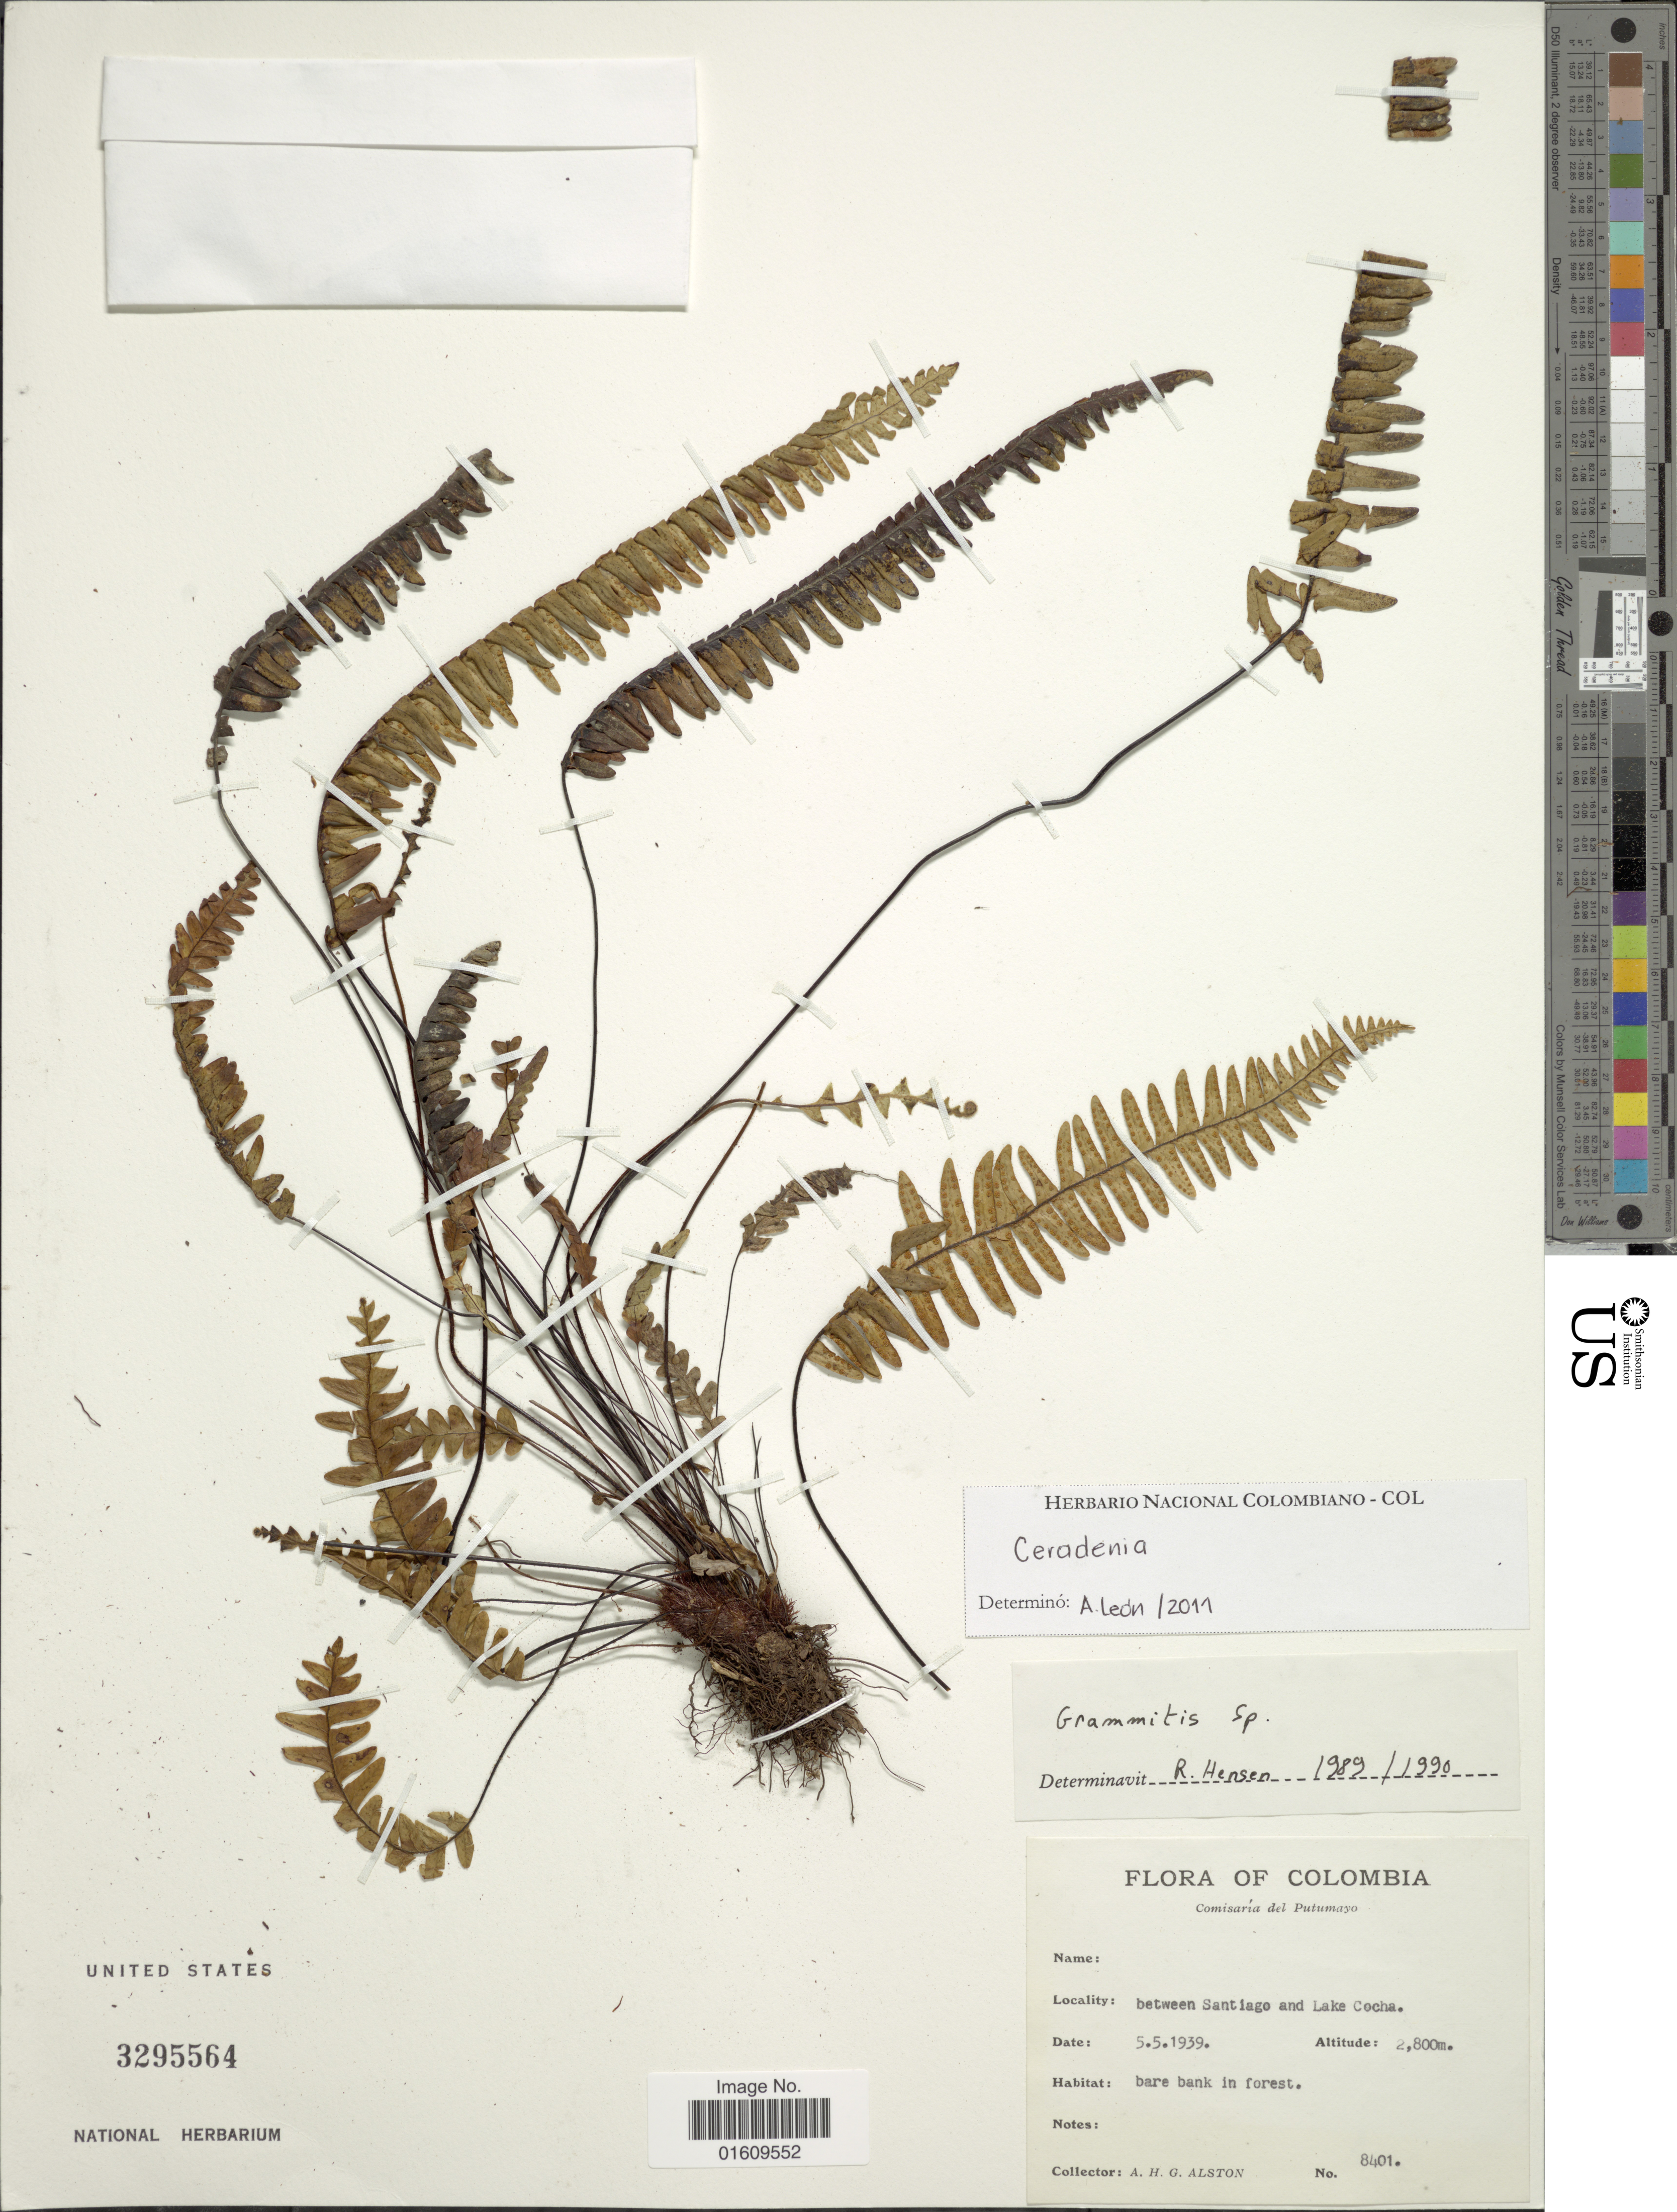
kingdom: Plantae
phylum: Tracheophyta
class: Polypodiopsida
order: Polypodiales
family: Polypodiaceae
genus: Ceradenia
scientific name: Ceradenia sp.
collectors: A. H. Alston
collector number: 8401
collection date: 1939-05-05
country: Colombia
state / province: Putumayo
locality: Comisaria del Puntumayo, between Santiago and Lake Cocha.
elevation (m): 2800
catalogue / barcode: US 3295564